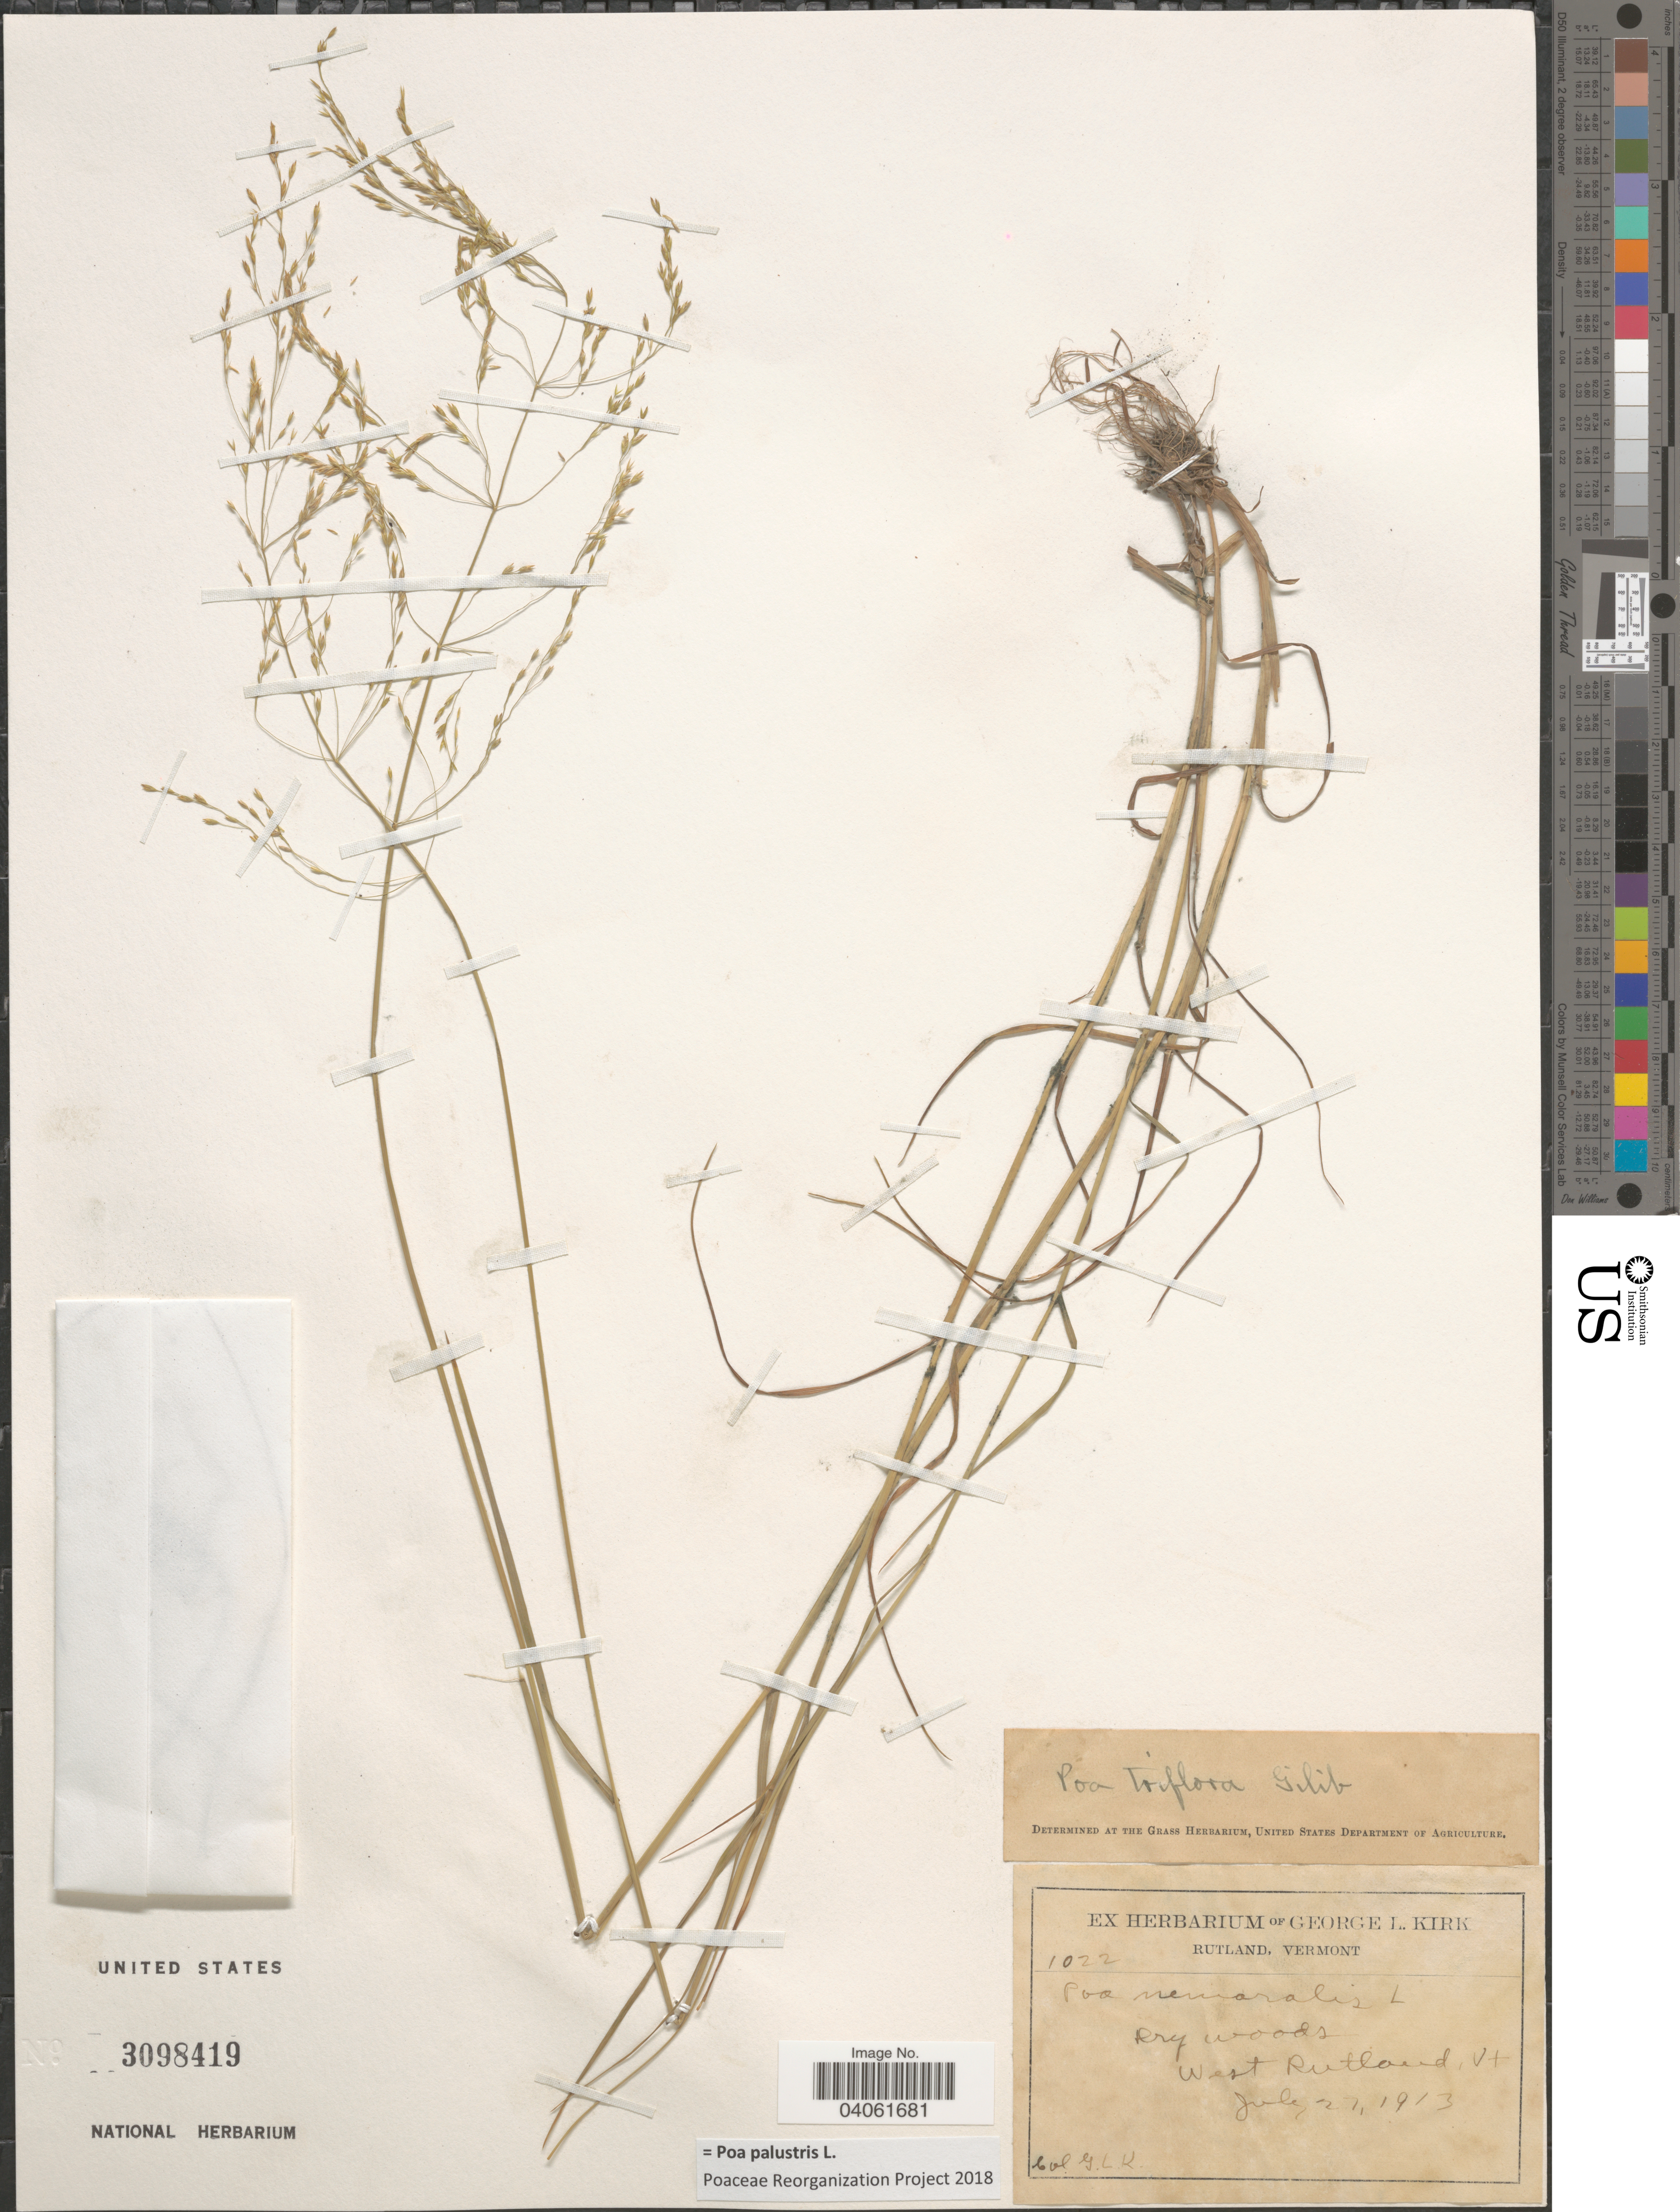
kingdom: Plantae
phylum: Tracheophyta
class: Liliopsida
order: Poales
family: Poaceae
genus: Poa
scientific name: Poa palustris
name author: L.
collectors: G. Kirk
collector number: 1022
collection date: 1913-07-27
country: United States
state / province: Vermont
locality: West Rutland.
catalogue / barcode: US 3098419